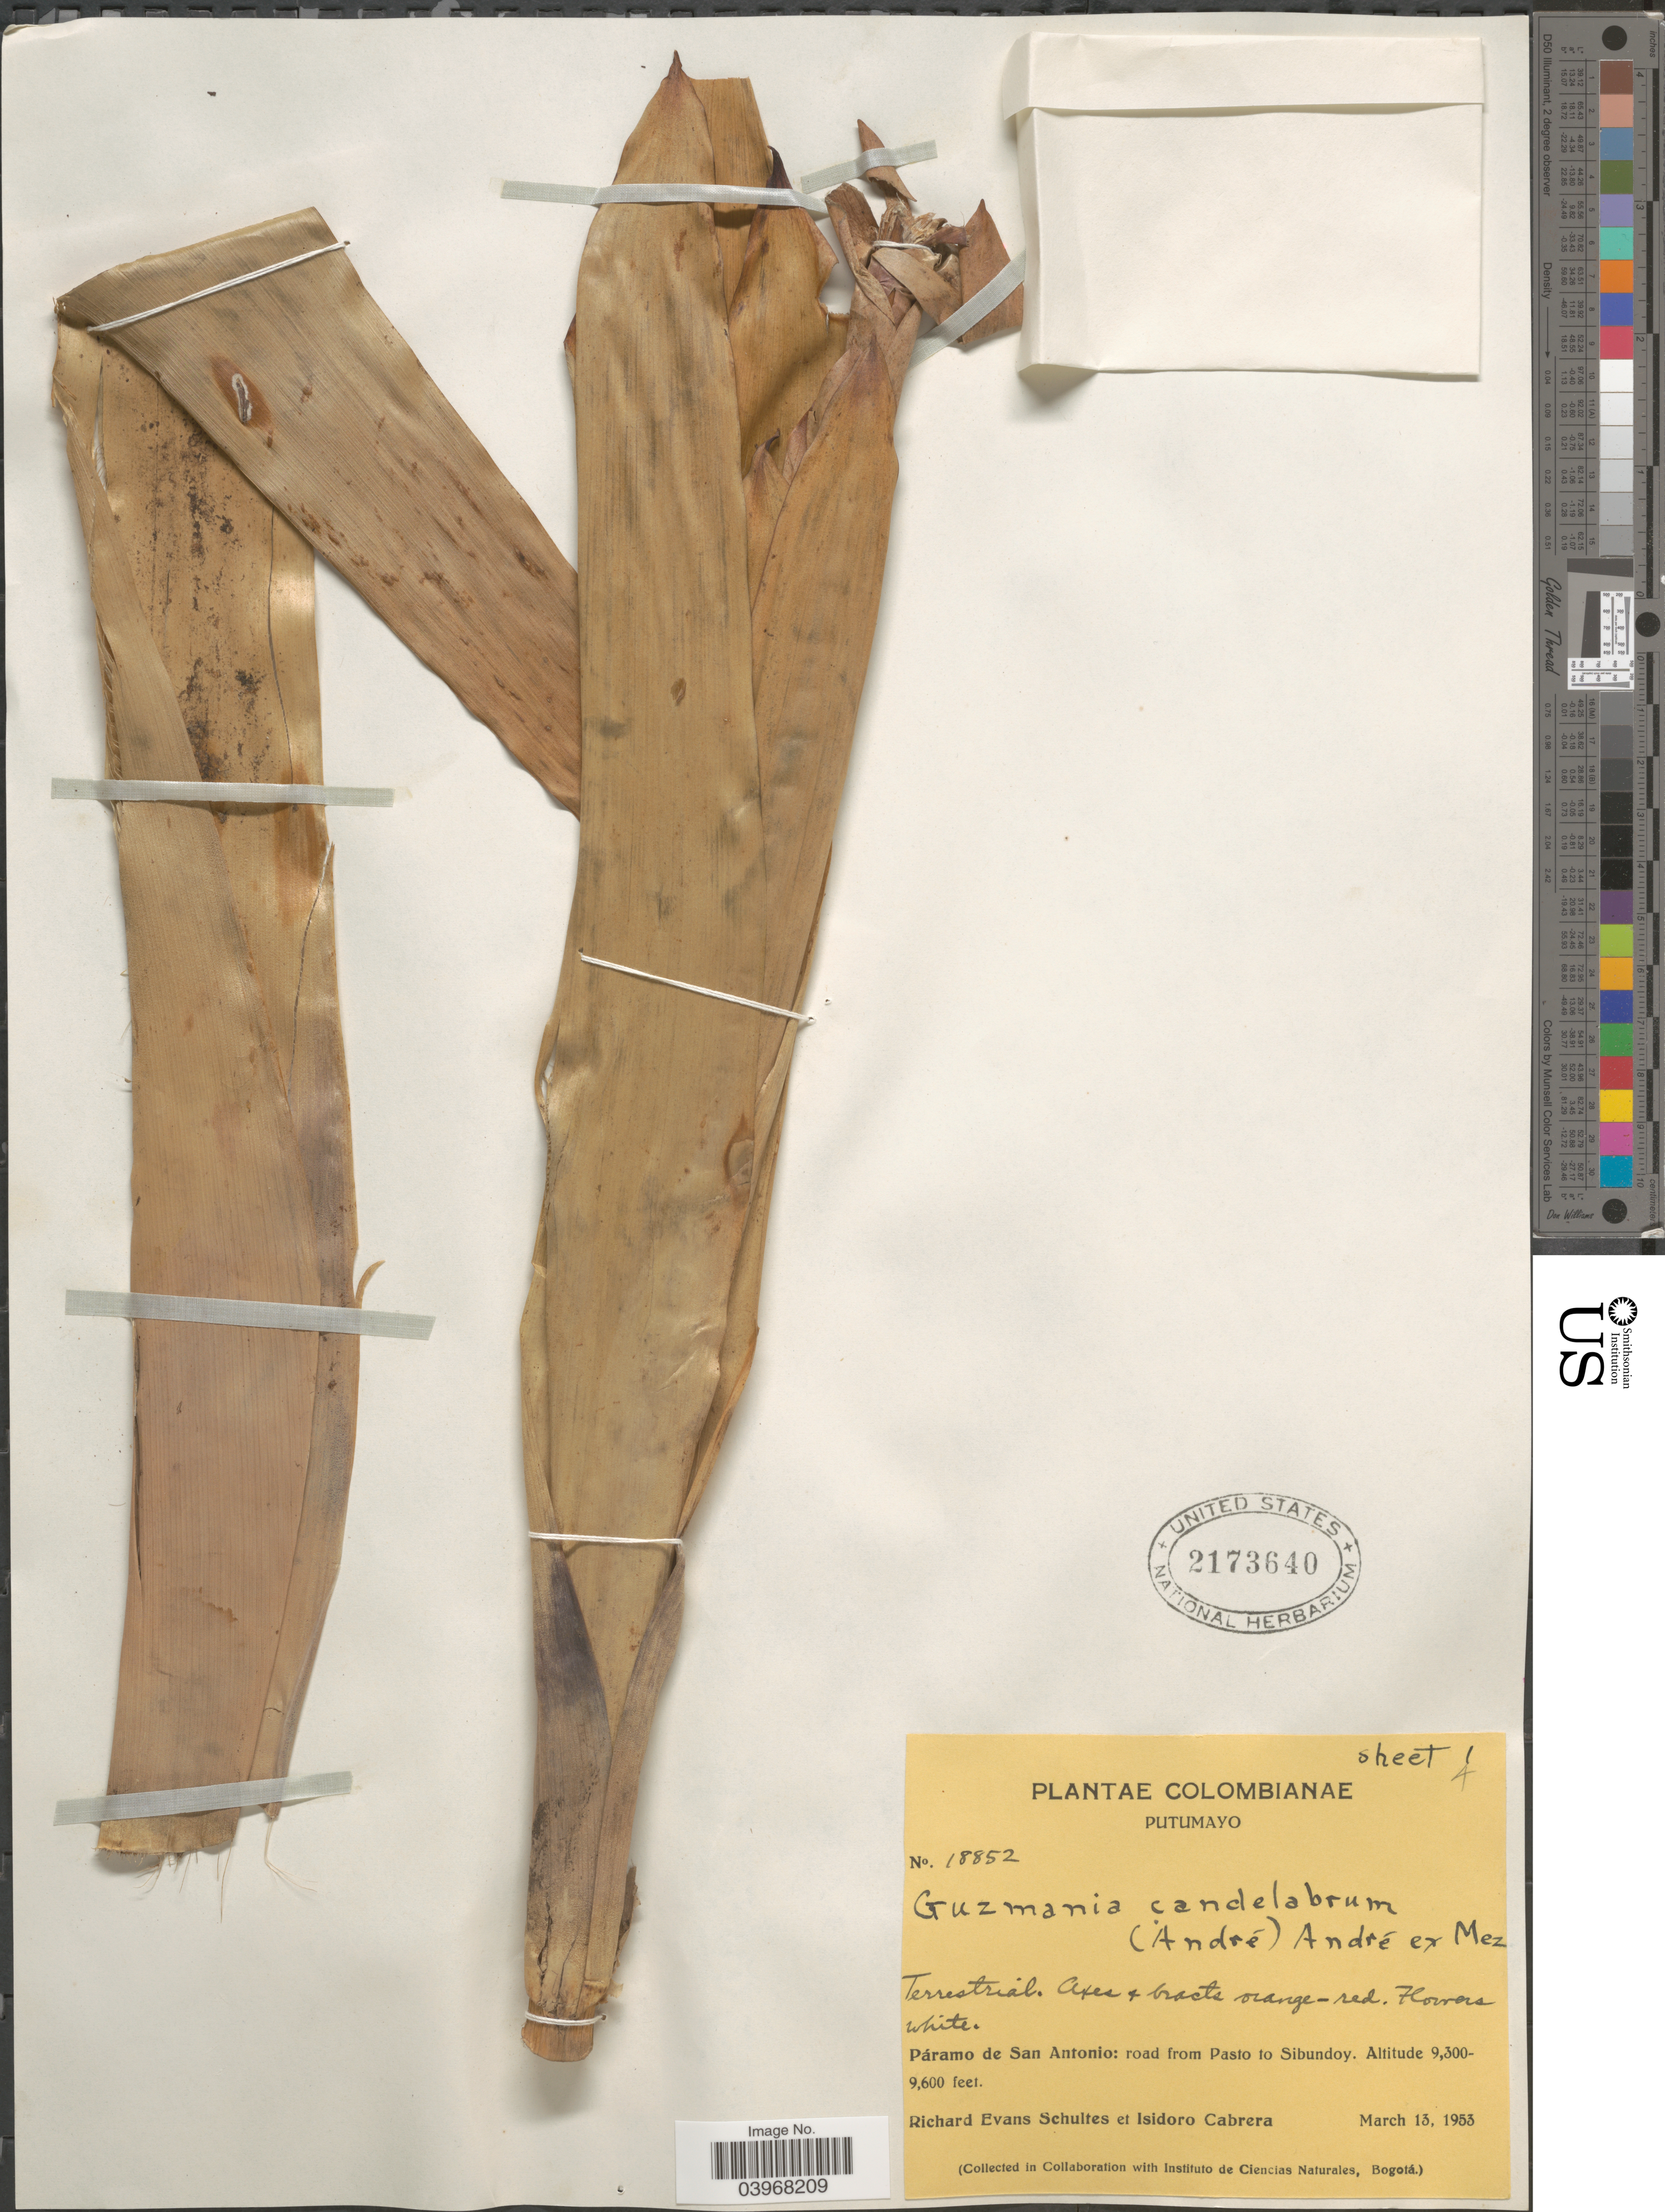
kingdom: Plantae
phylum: Tracheophyta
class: Liliopsida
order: Poales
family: Bromeliaceae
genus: Guzmania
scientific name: Guzmania candelabrum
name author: (André) André ex Mez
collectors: R. E. Schultes & I. Cabrera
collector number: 18852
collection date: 1953-03-13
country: Colombia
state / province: Putumayo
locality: Páramo de San Antonio: road from Pasto to Sibundoy.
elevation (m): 2835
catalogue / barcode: US 2173640